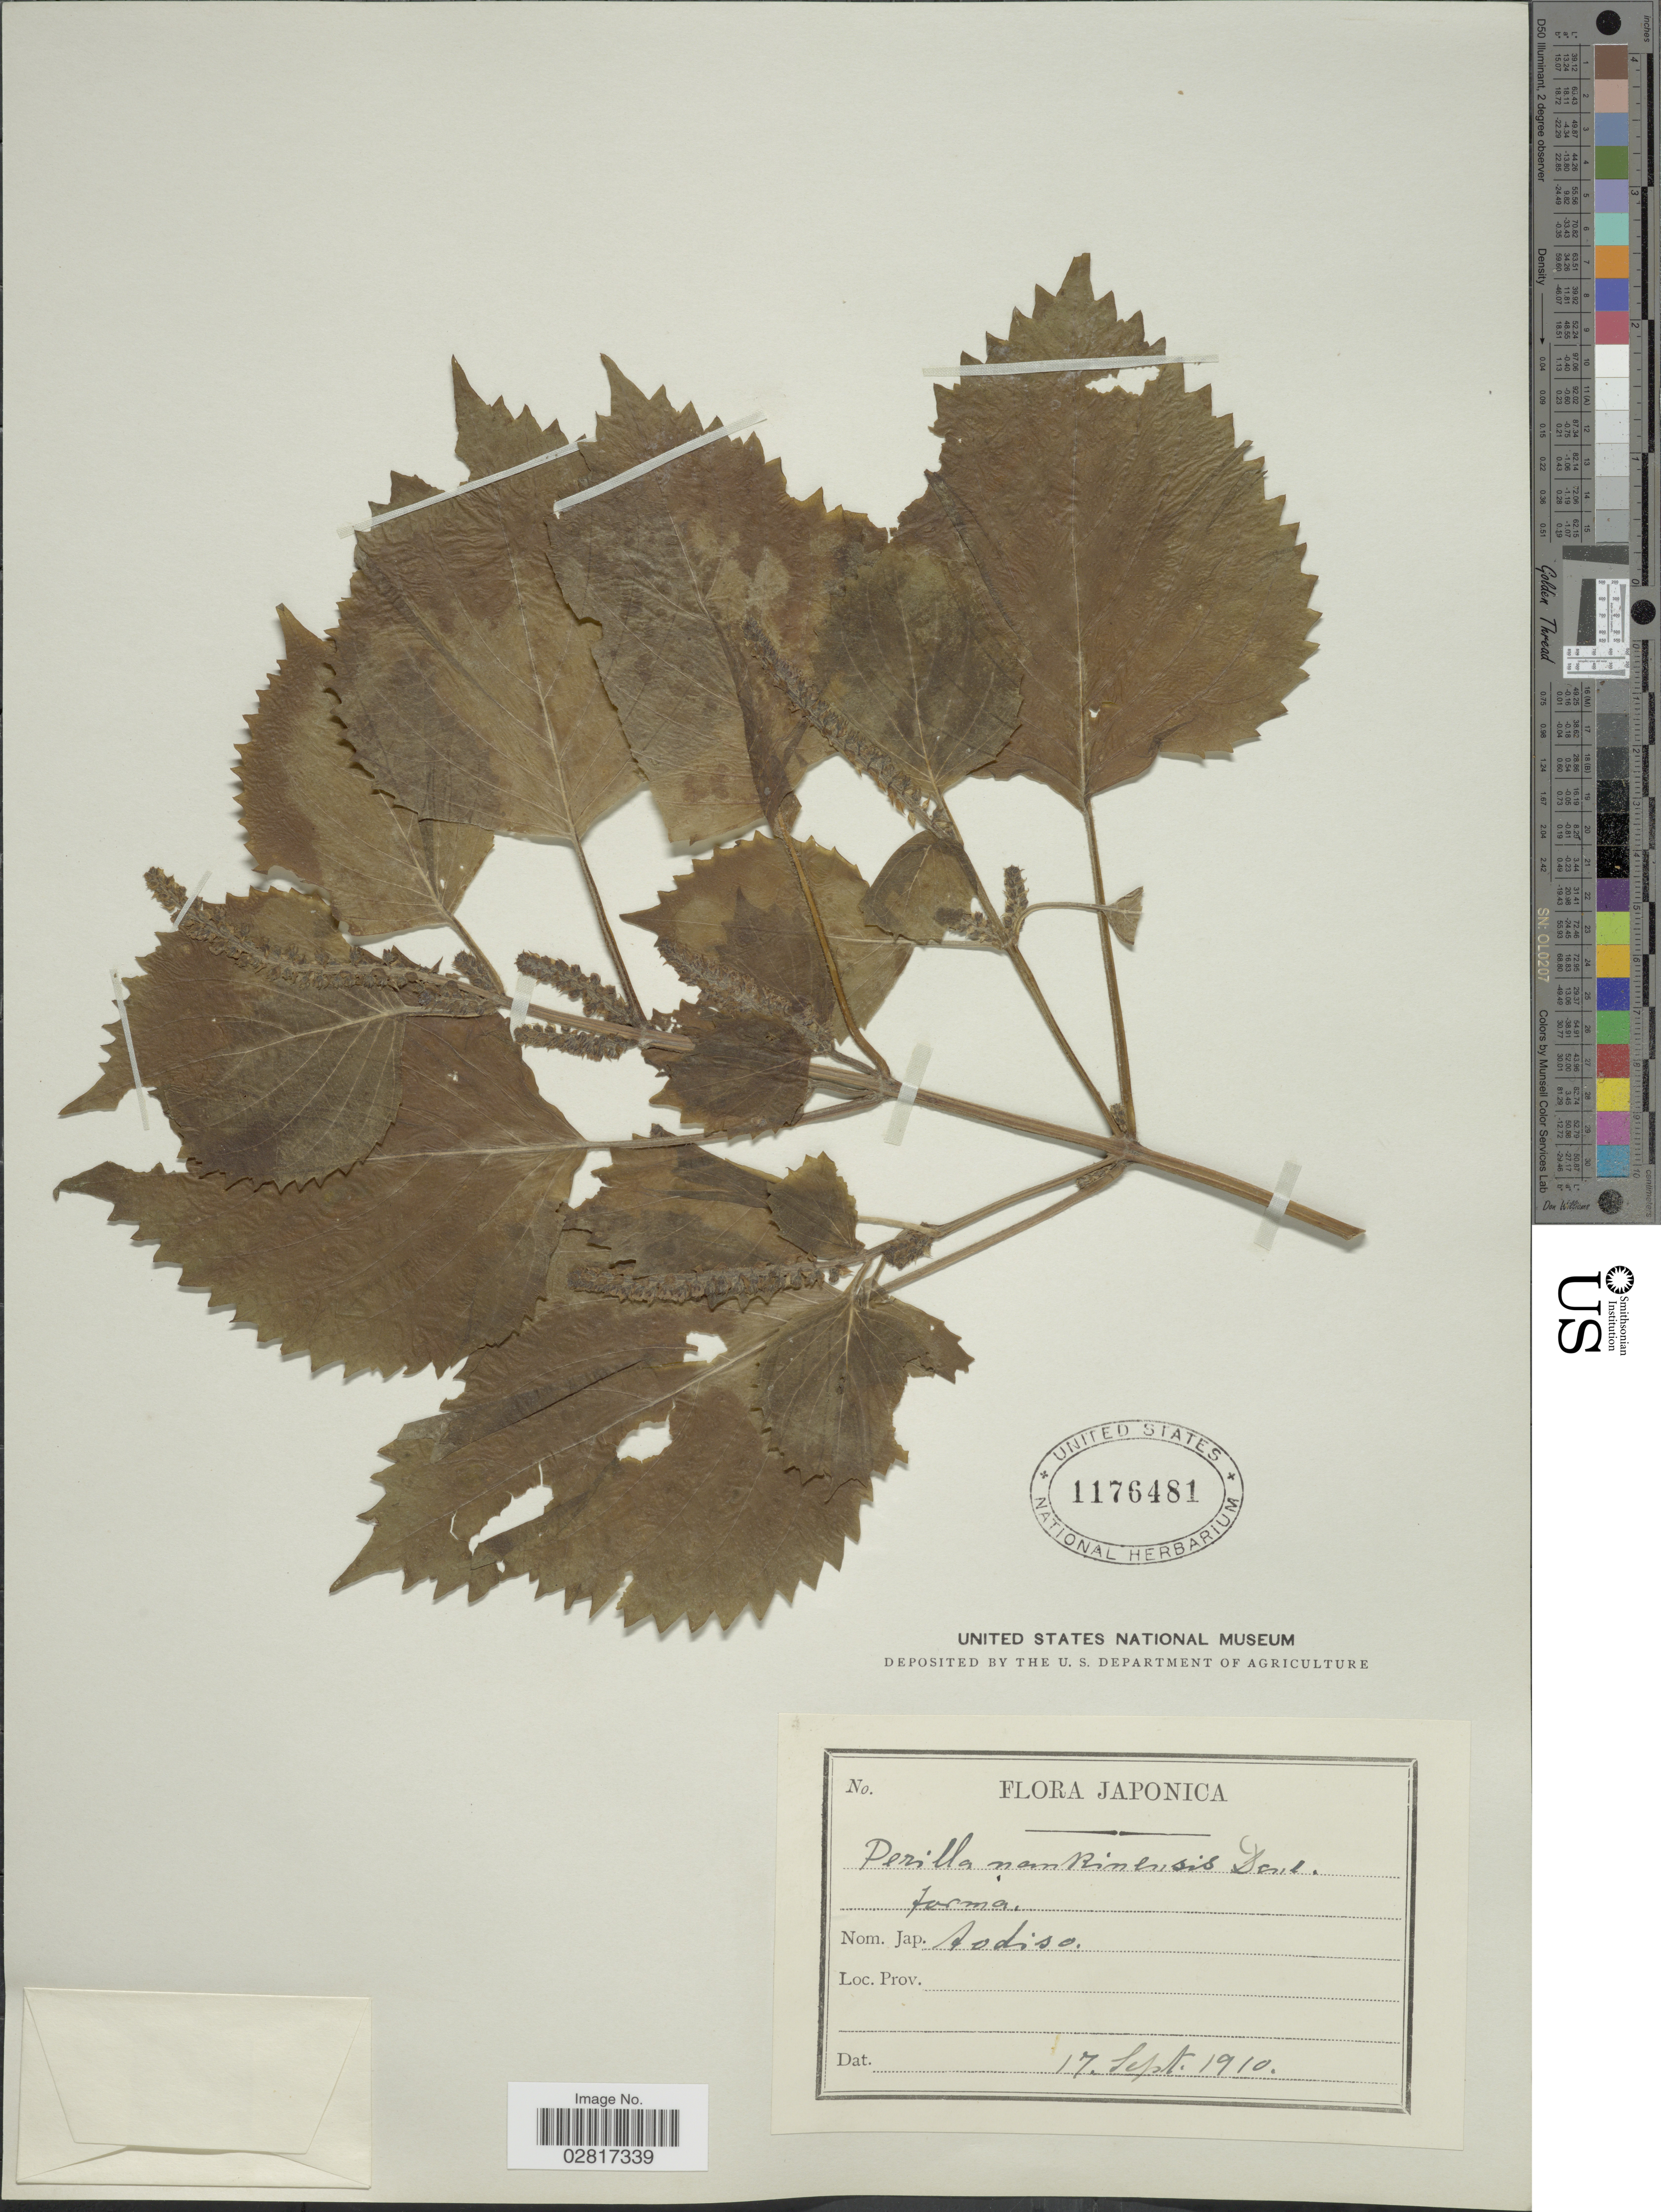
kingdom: Plantae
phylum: Tracheophyta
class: Magnoliopsida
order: Lamiales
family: Lamiaceae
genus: Perilla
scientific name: Perilla frutescens var. crispa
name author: (Thunb.) H. Deane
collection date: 1910-09-17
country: Japan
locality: Aodiso.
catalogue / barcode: US 1176481